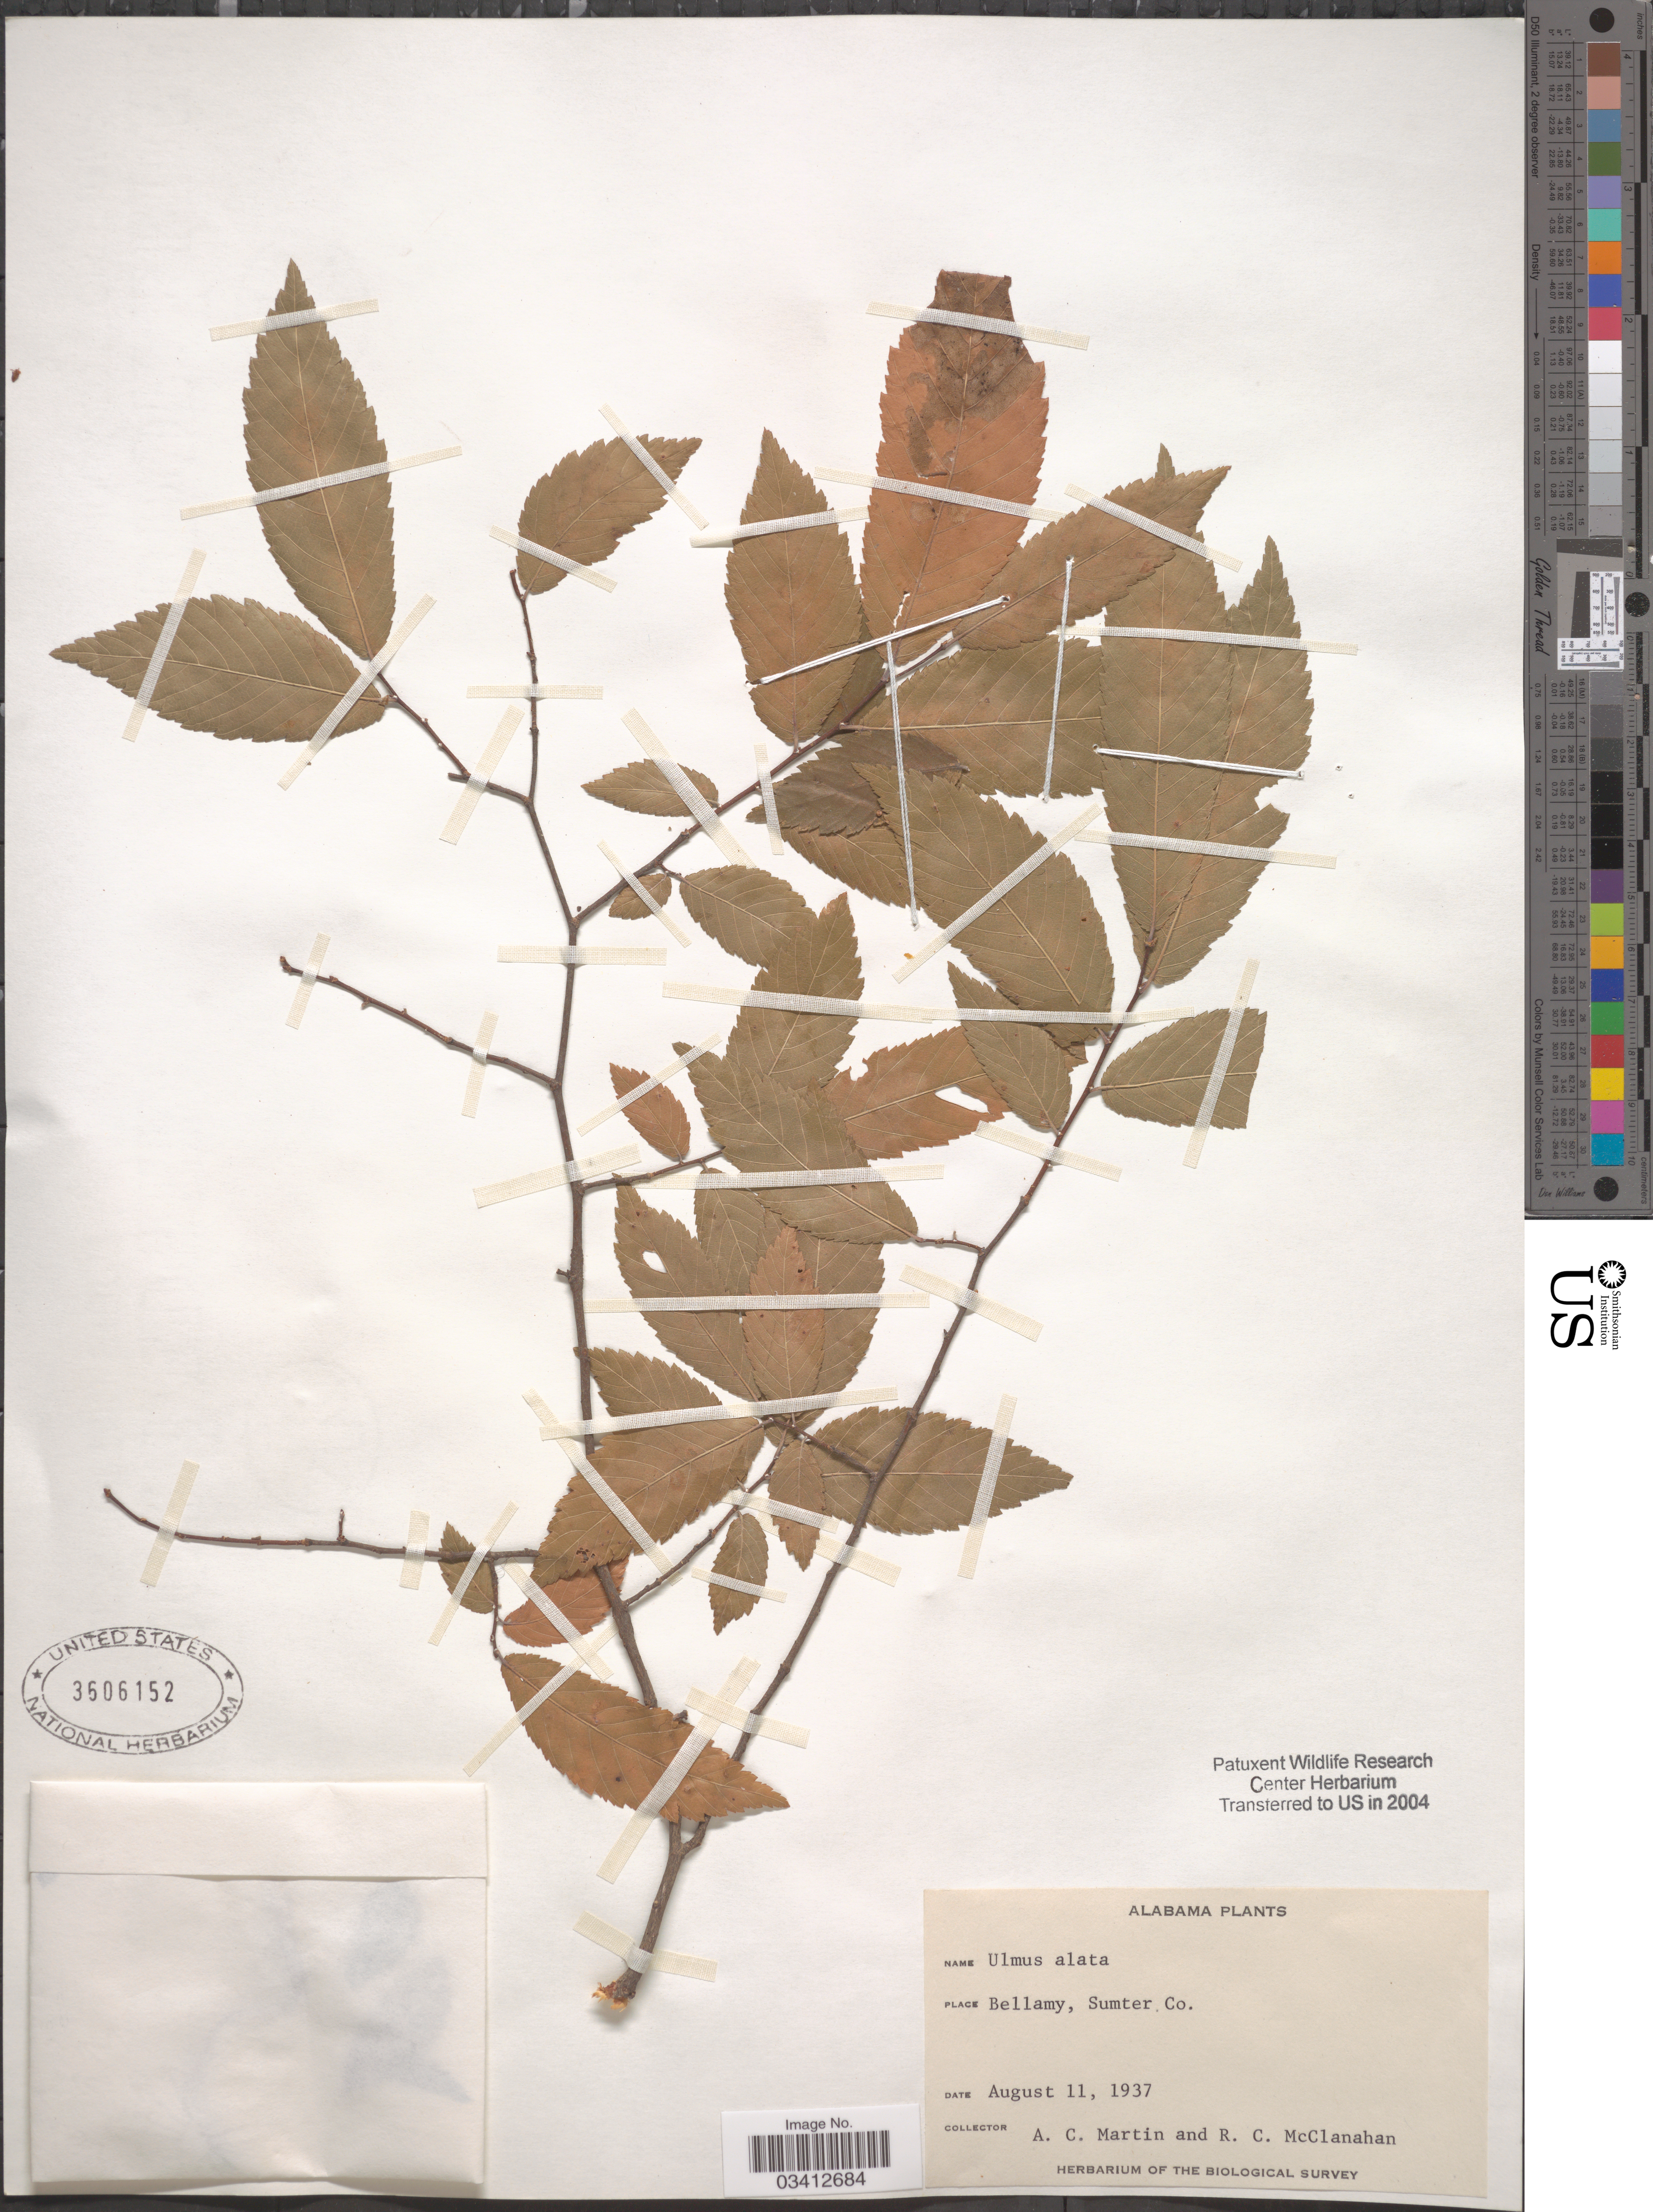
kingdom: Plantae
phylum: Tracheophyta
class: Magnoliopsida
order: Rosales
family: Ulmaceae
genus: Ulmus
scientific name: Ulmus alata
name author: Michx.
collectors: A. C. Martin & R. McClanahan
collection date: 1937-08-11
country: United States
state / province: Alabama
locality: Bellamy, Sumter Co.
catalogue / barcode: US 3606152